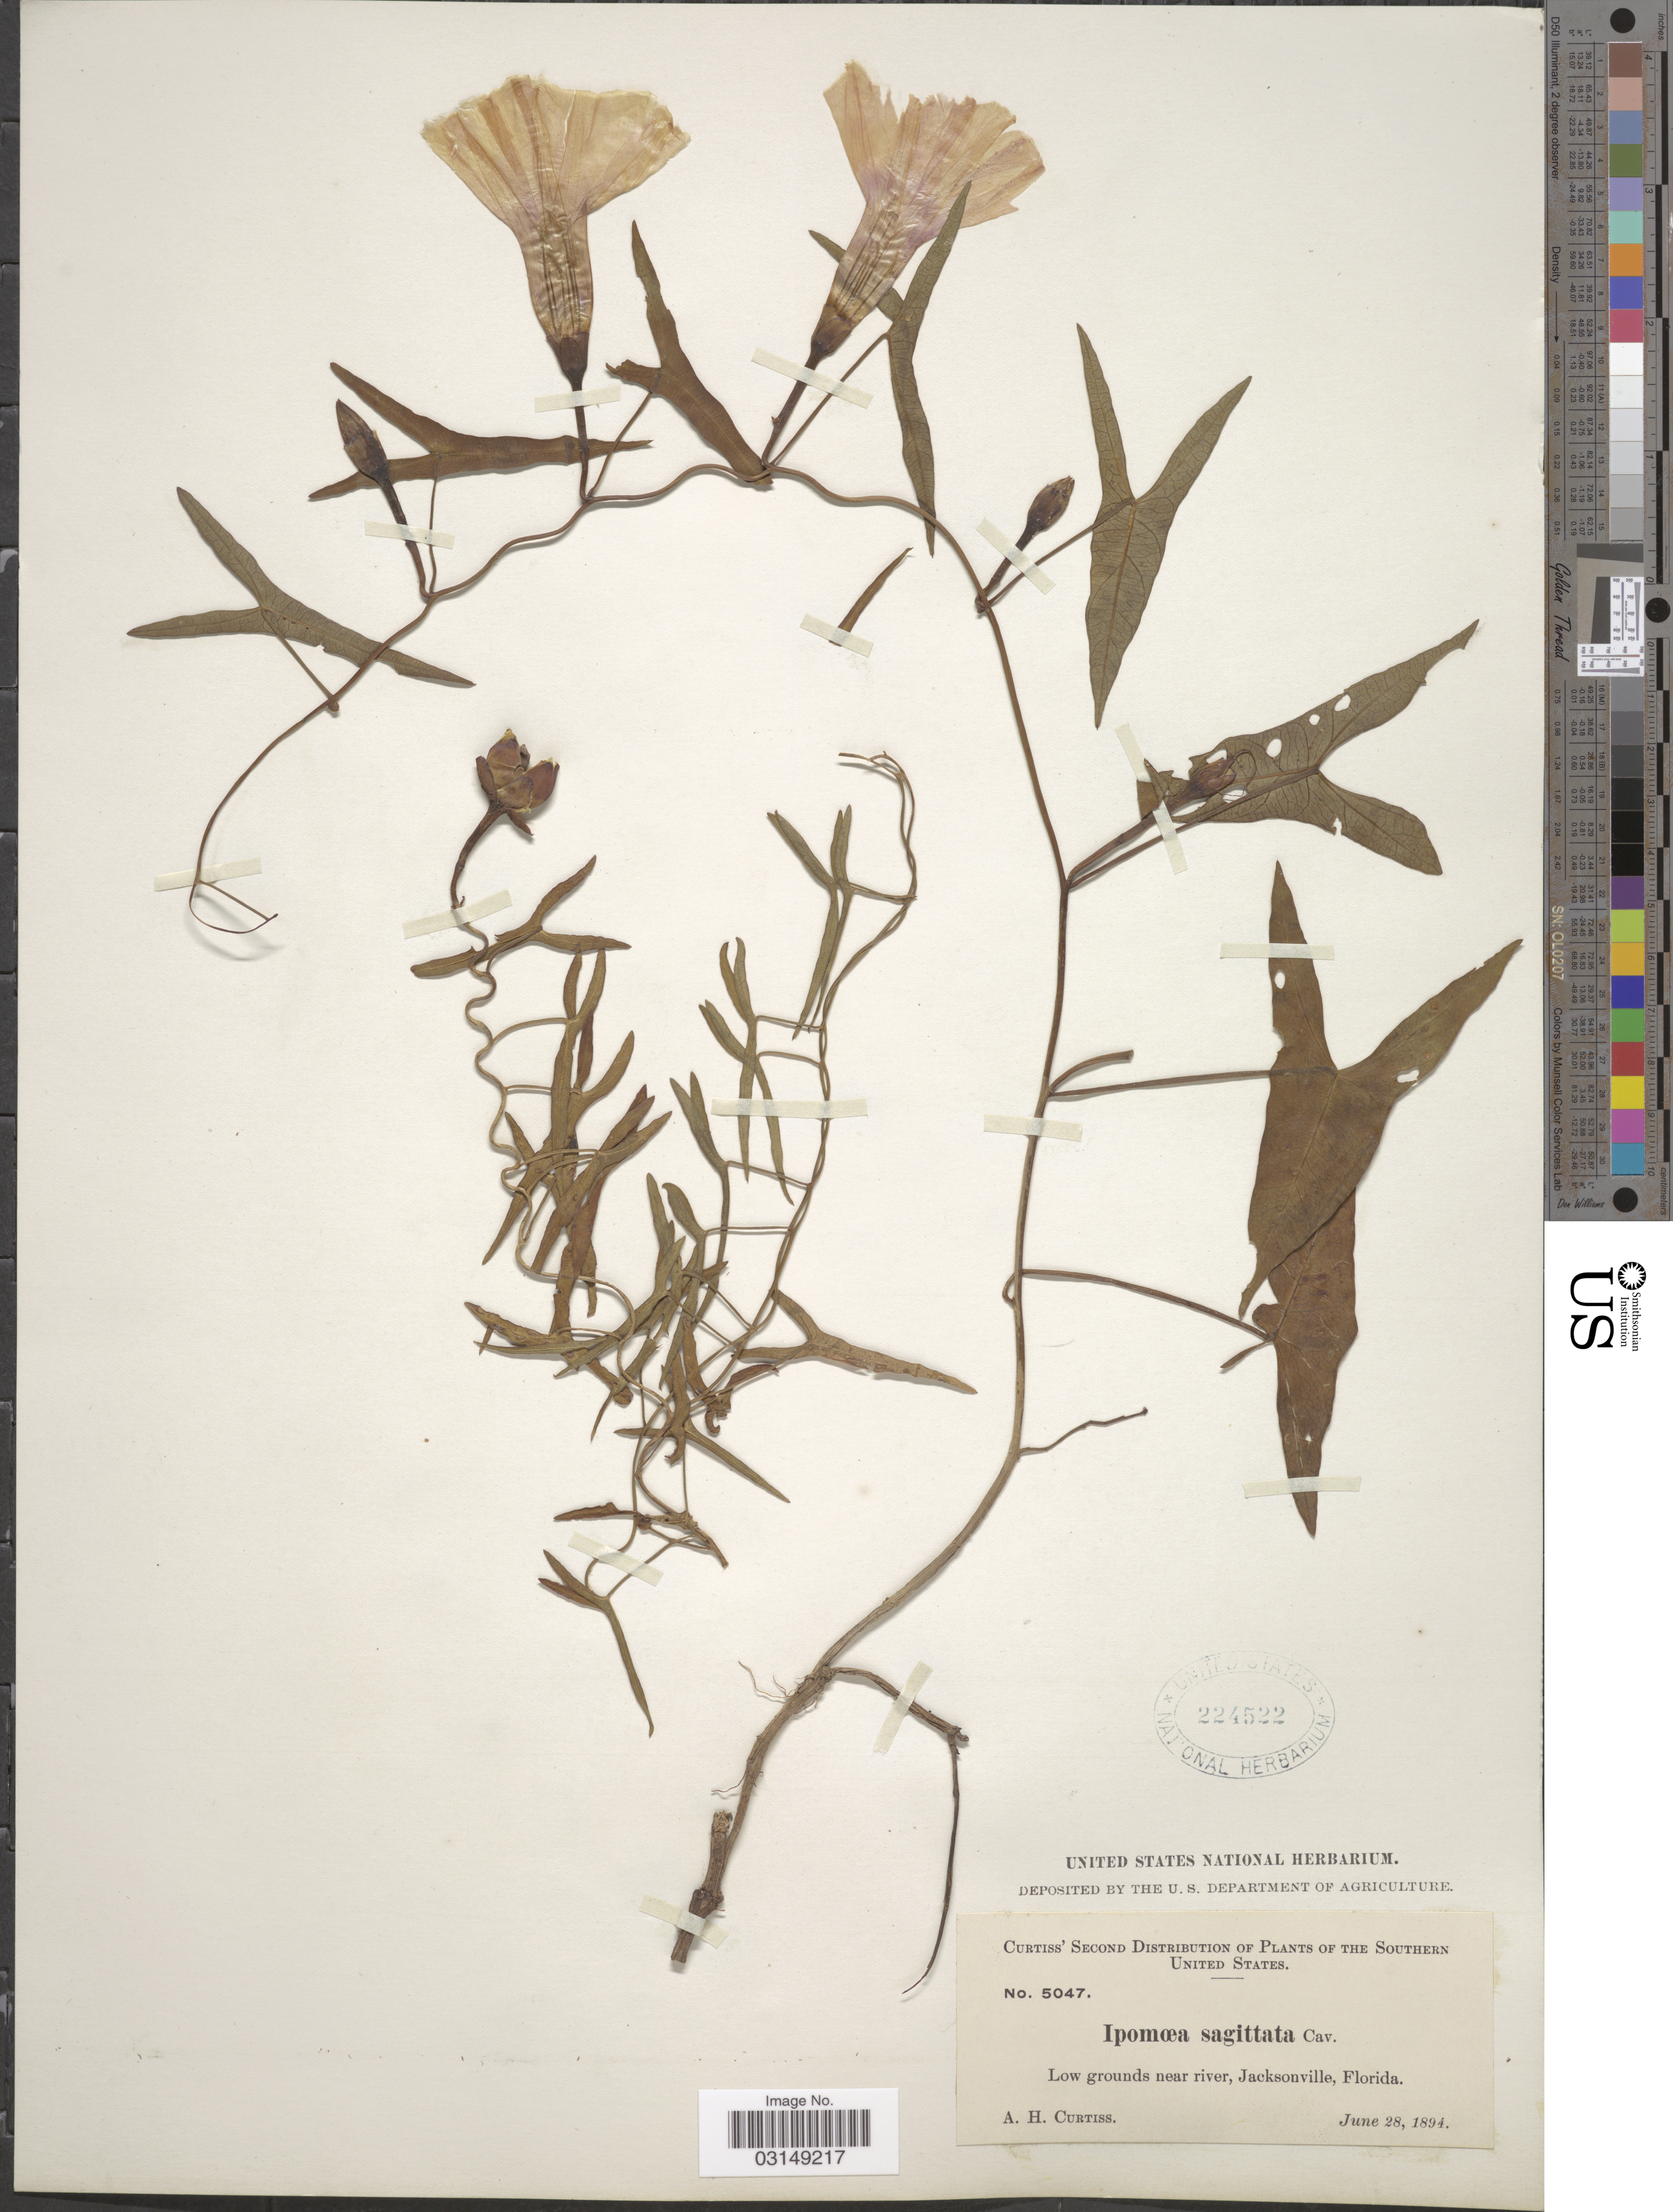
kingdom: Plantae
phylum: Tracheophyta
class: Magnoliopsida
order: Solanales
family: Convolvulaceae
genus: Ipomoea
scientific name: Ipomoea sagittata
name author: Poir.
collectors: A. H. Curtiss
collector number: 5047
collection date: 1894-06-28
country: United States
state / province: Florida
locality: Southern United States. Low grounds near river, Jacksonville.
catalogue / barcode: US 224522